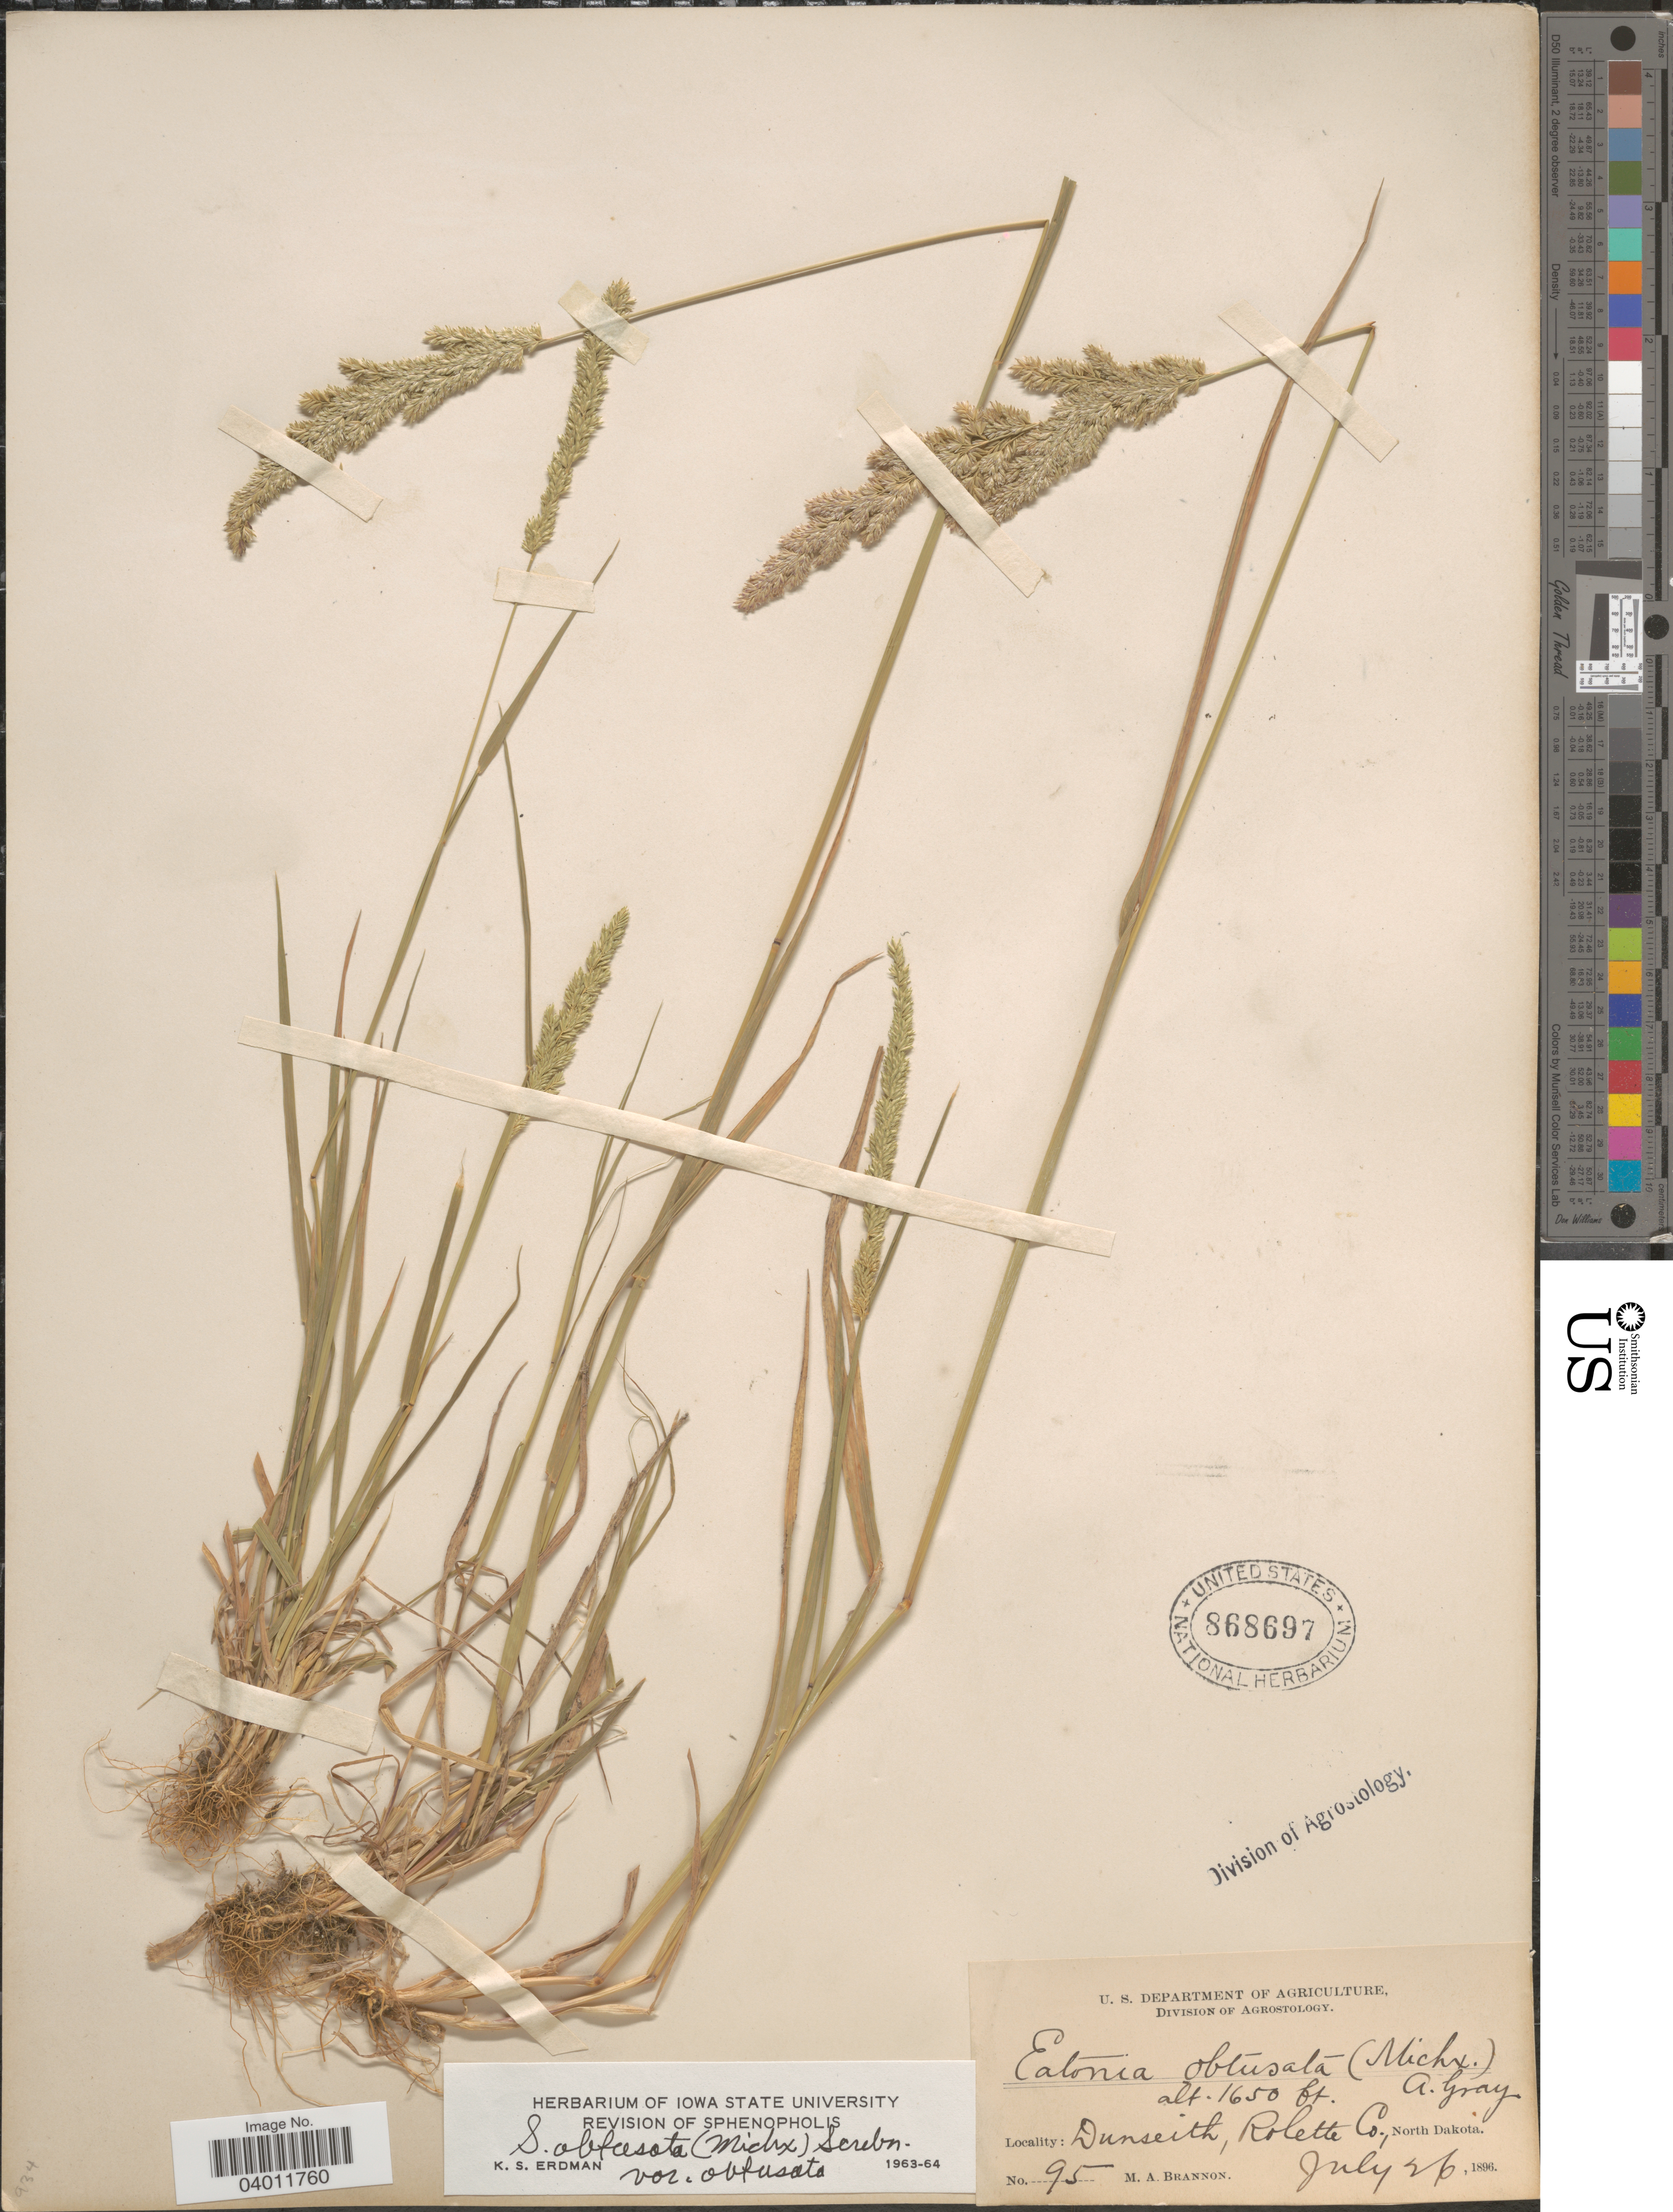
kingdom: Plantae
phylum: Tracheophyta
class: Liliopsida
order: Poales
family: Poaceae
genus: Sphenopholis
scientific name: Sphenopholis obtusata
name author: (Michx.) Scribn.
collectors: M. Brannon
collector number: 95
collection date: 1896-07-26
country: United States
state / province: North Dakota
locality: Dunseith, Rolette Co.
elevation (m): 503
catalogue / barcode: US 868697